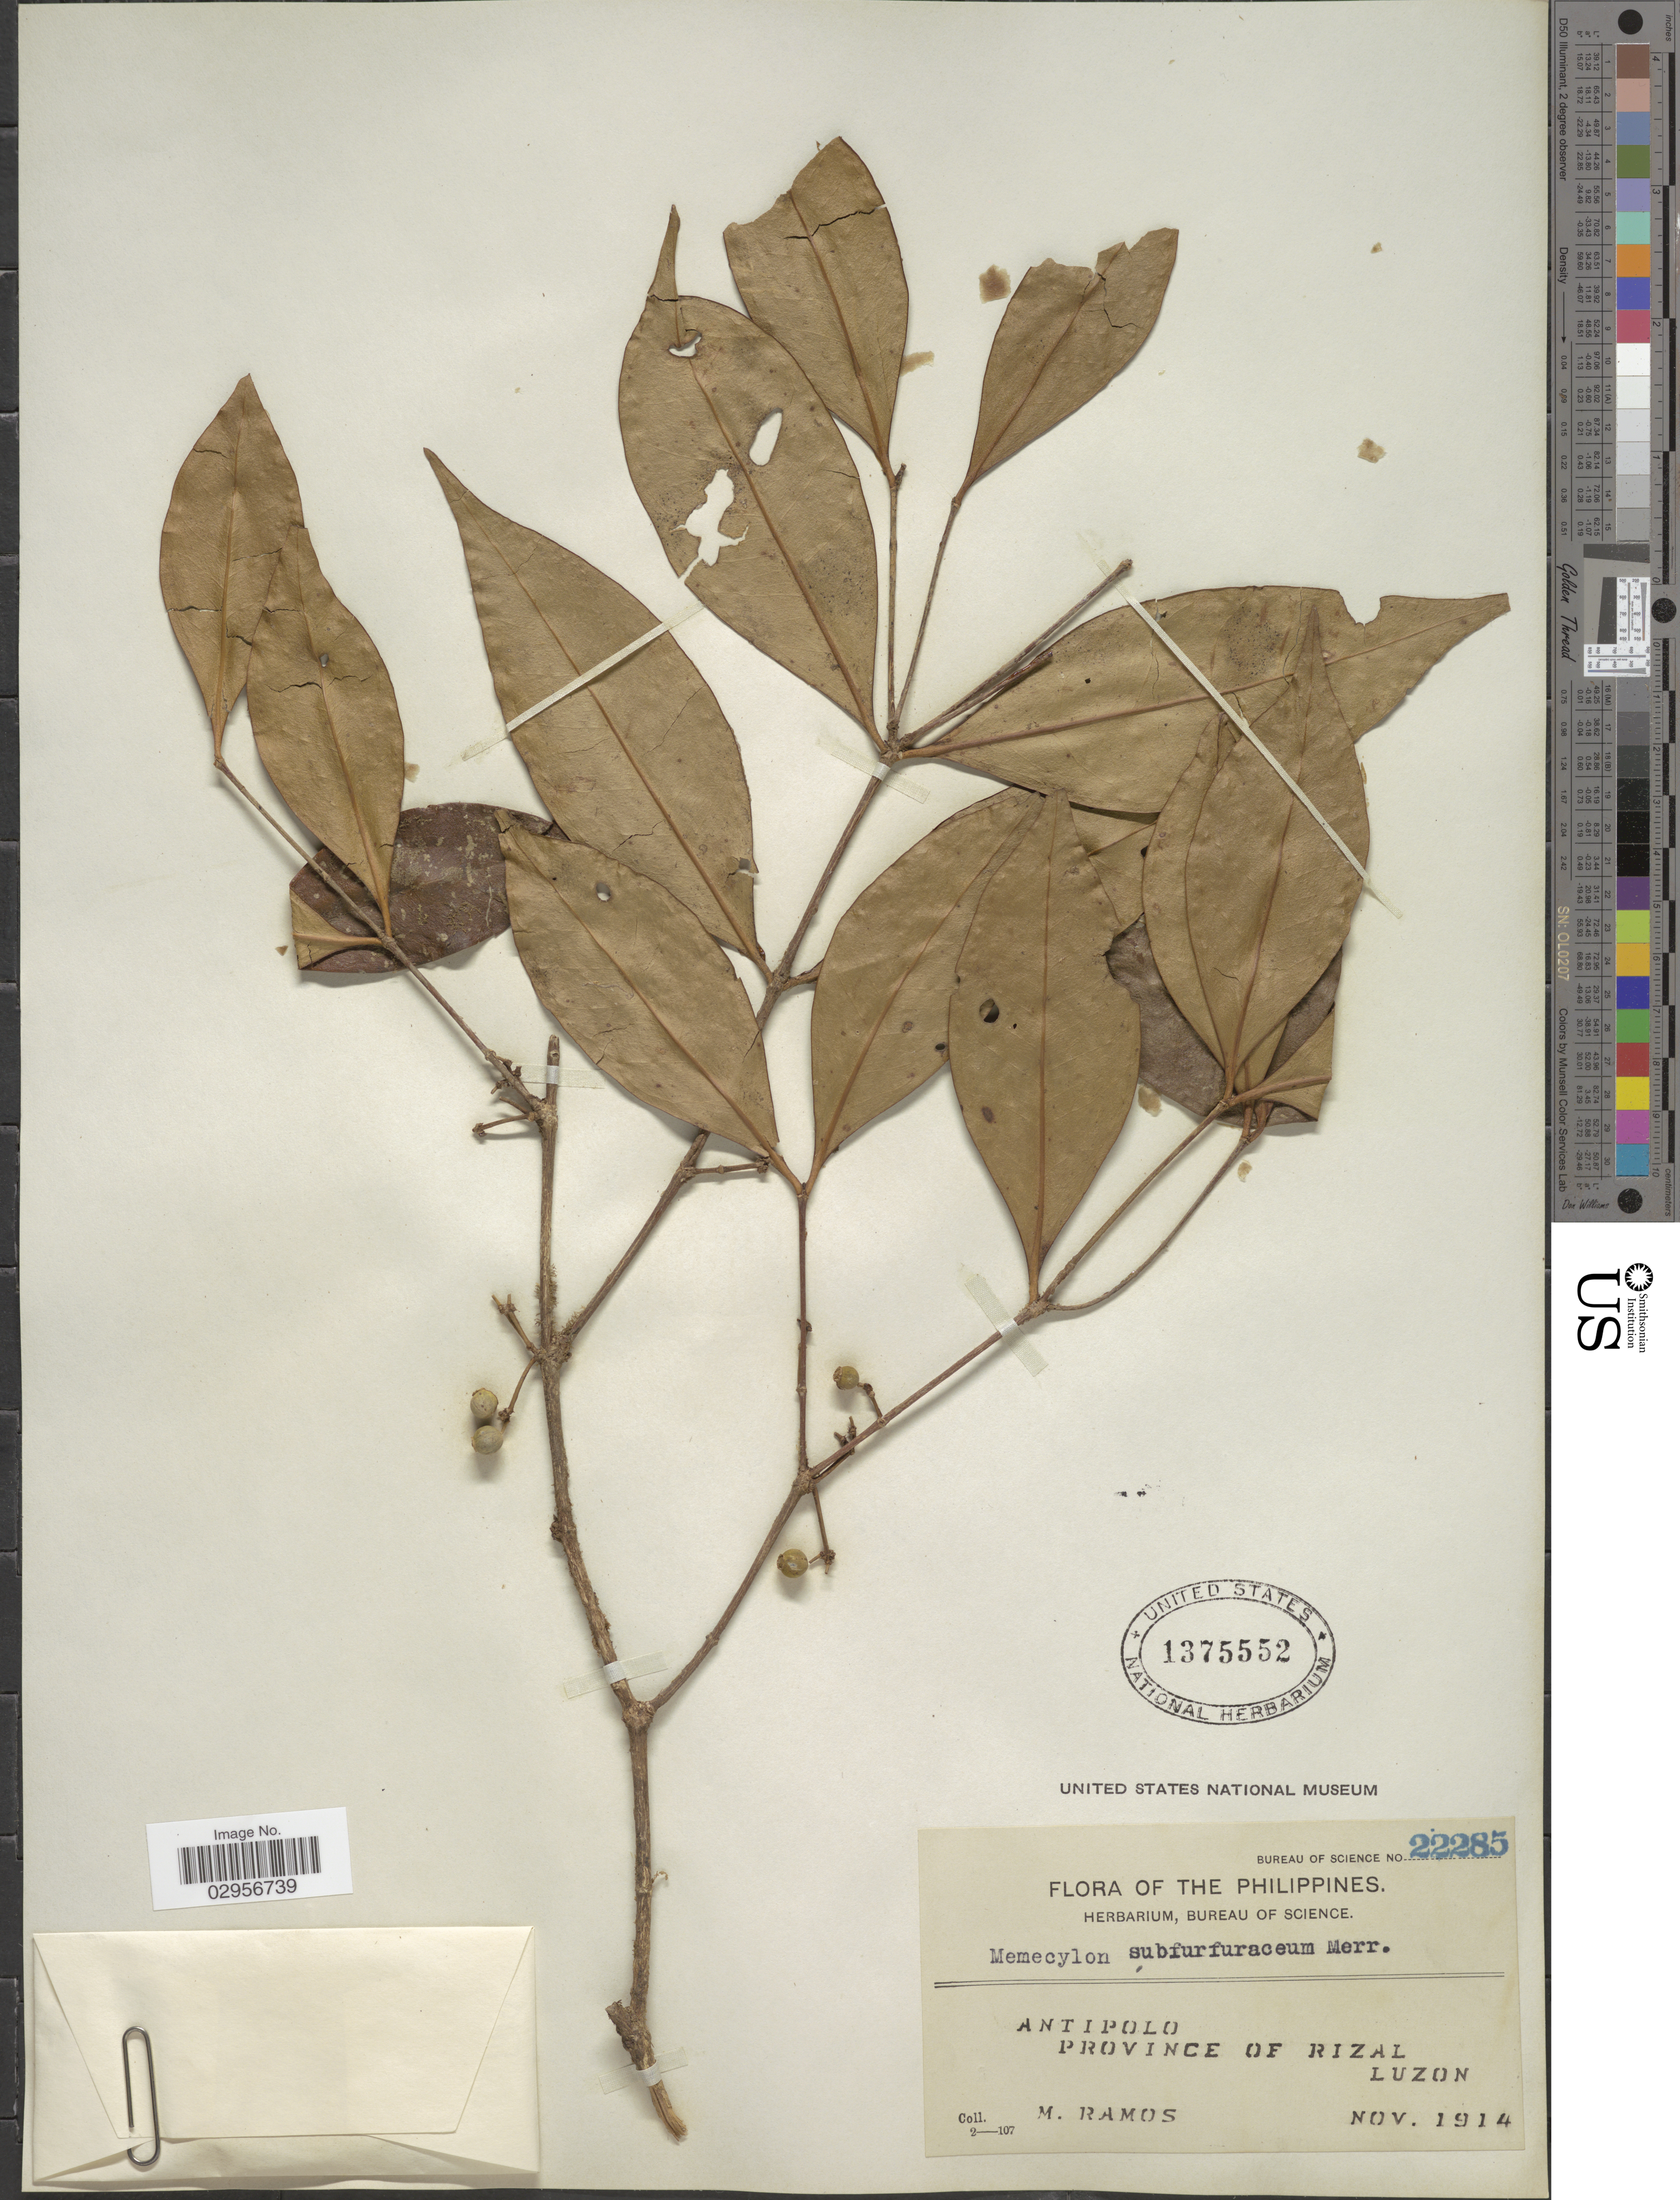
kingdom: Plantae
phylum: Tracheophyta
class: Magnoliopsida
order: Myrtales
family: Melastomataceae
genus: Memecylon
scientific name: Memecylon subfurfuraceum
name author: Merr.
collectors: M. Ramos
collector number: Bureau of Science 22285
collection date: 1914-11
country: Philippines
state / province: Calabarzon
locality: Antipolo, Province of Rizal, Luzon.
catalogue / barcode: US 1375552